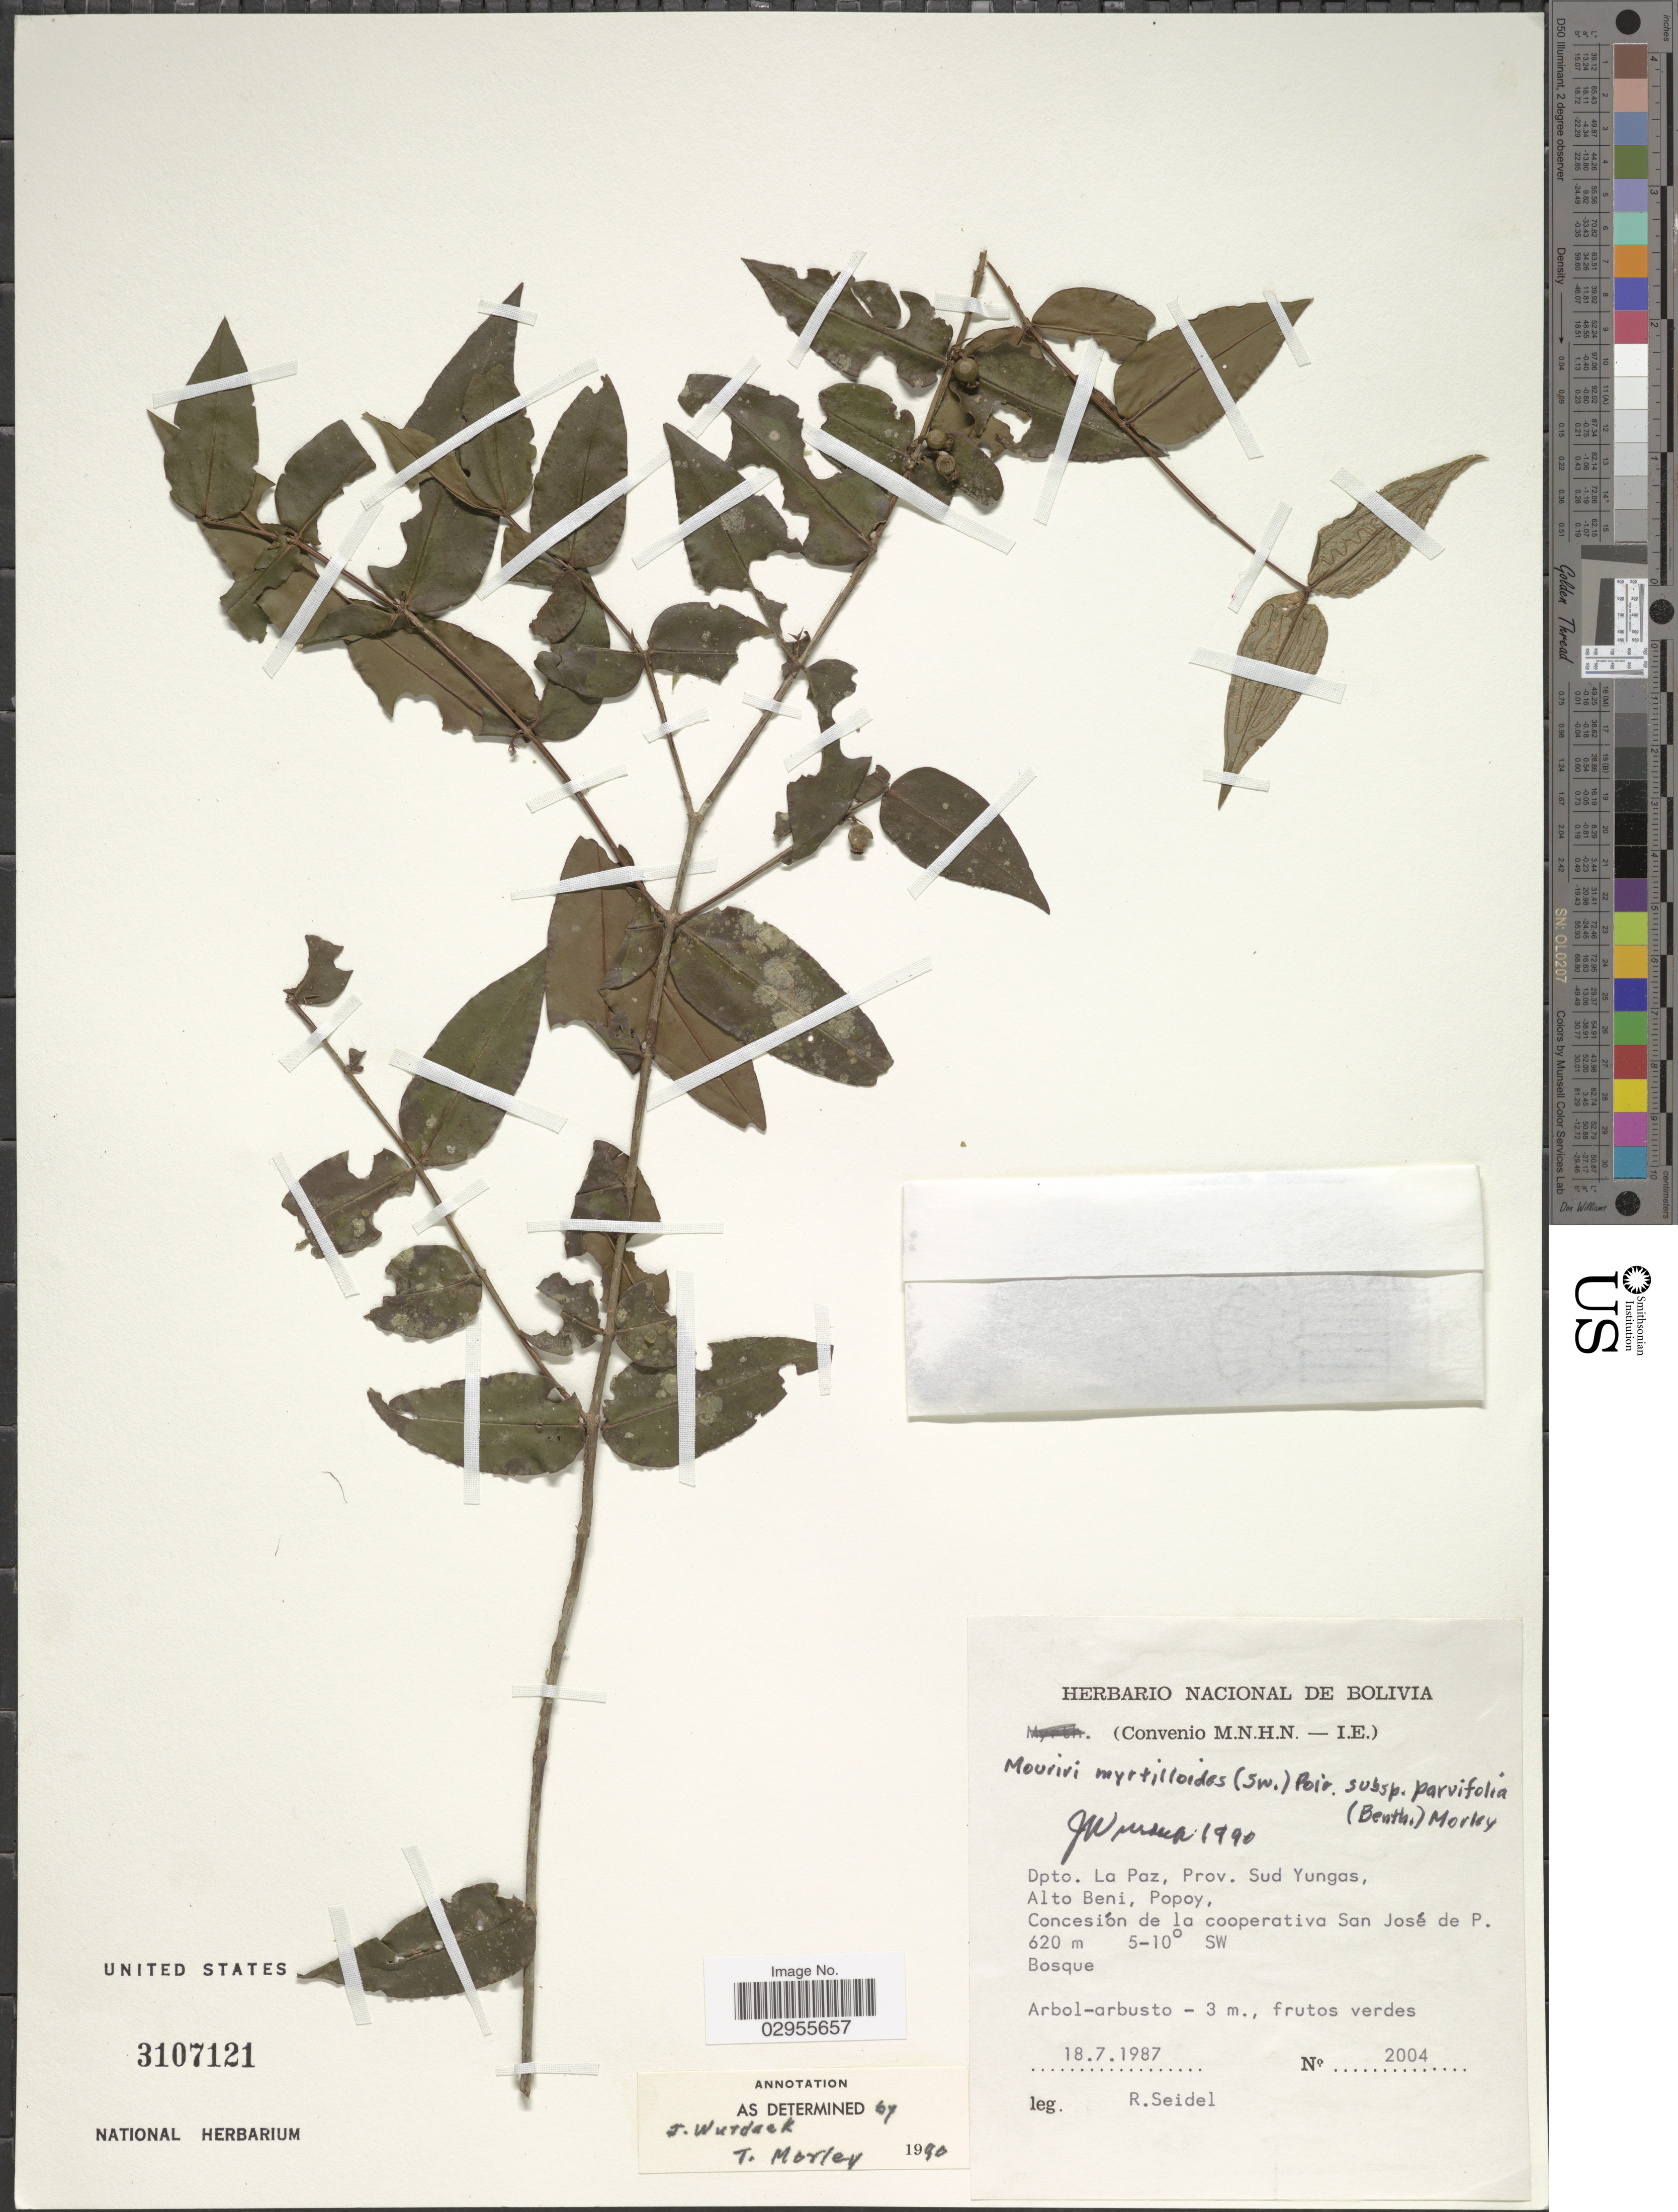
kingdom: Plantae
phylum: Tracheophyta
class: Magnoliopsida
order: Myrtales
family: Melastomataceae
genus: Mouriri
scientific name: Mouriri myrtilloides subsp. parvifolia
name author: (Benth.) Morley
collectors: R. Seidel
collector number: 2004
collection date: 1987-07-18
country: Bolivia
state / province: La Paz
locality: Dpto. La Paz, Prov. Sud Yungas, Alto Beni, Popoy, Concesión de la cooperativa San José de P.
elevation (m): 620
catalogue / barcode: US 3107121